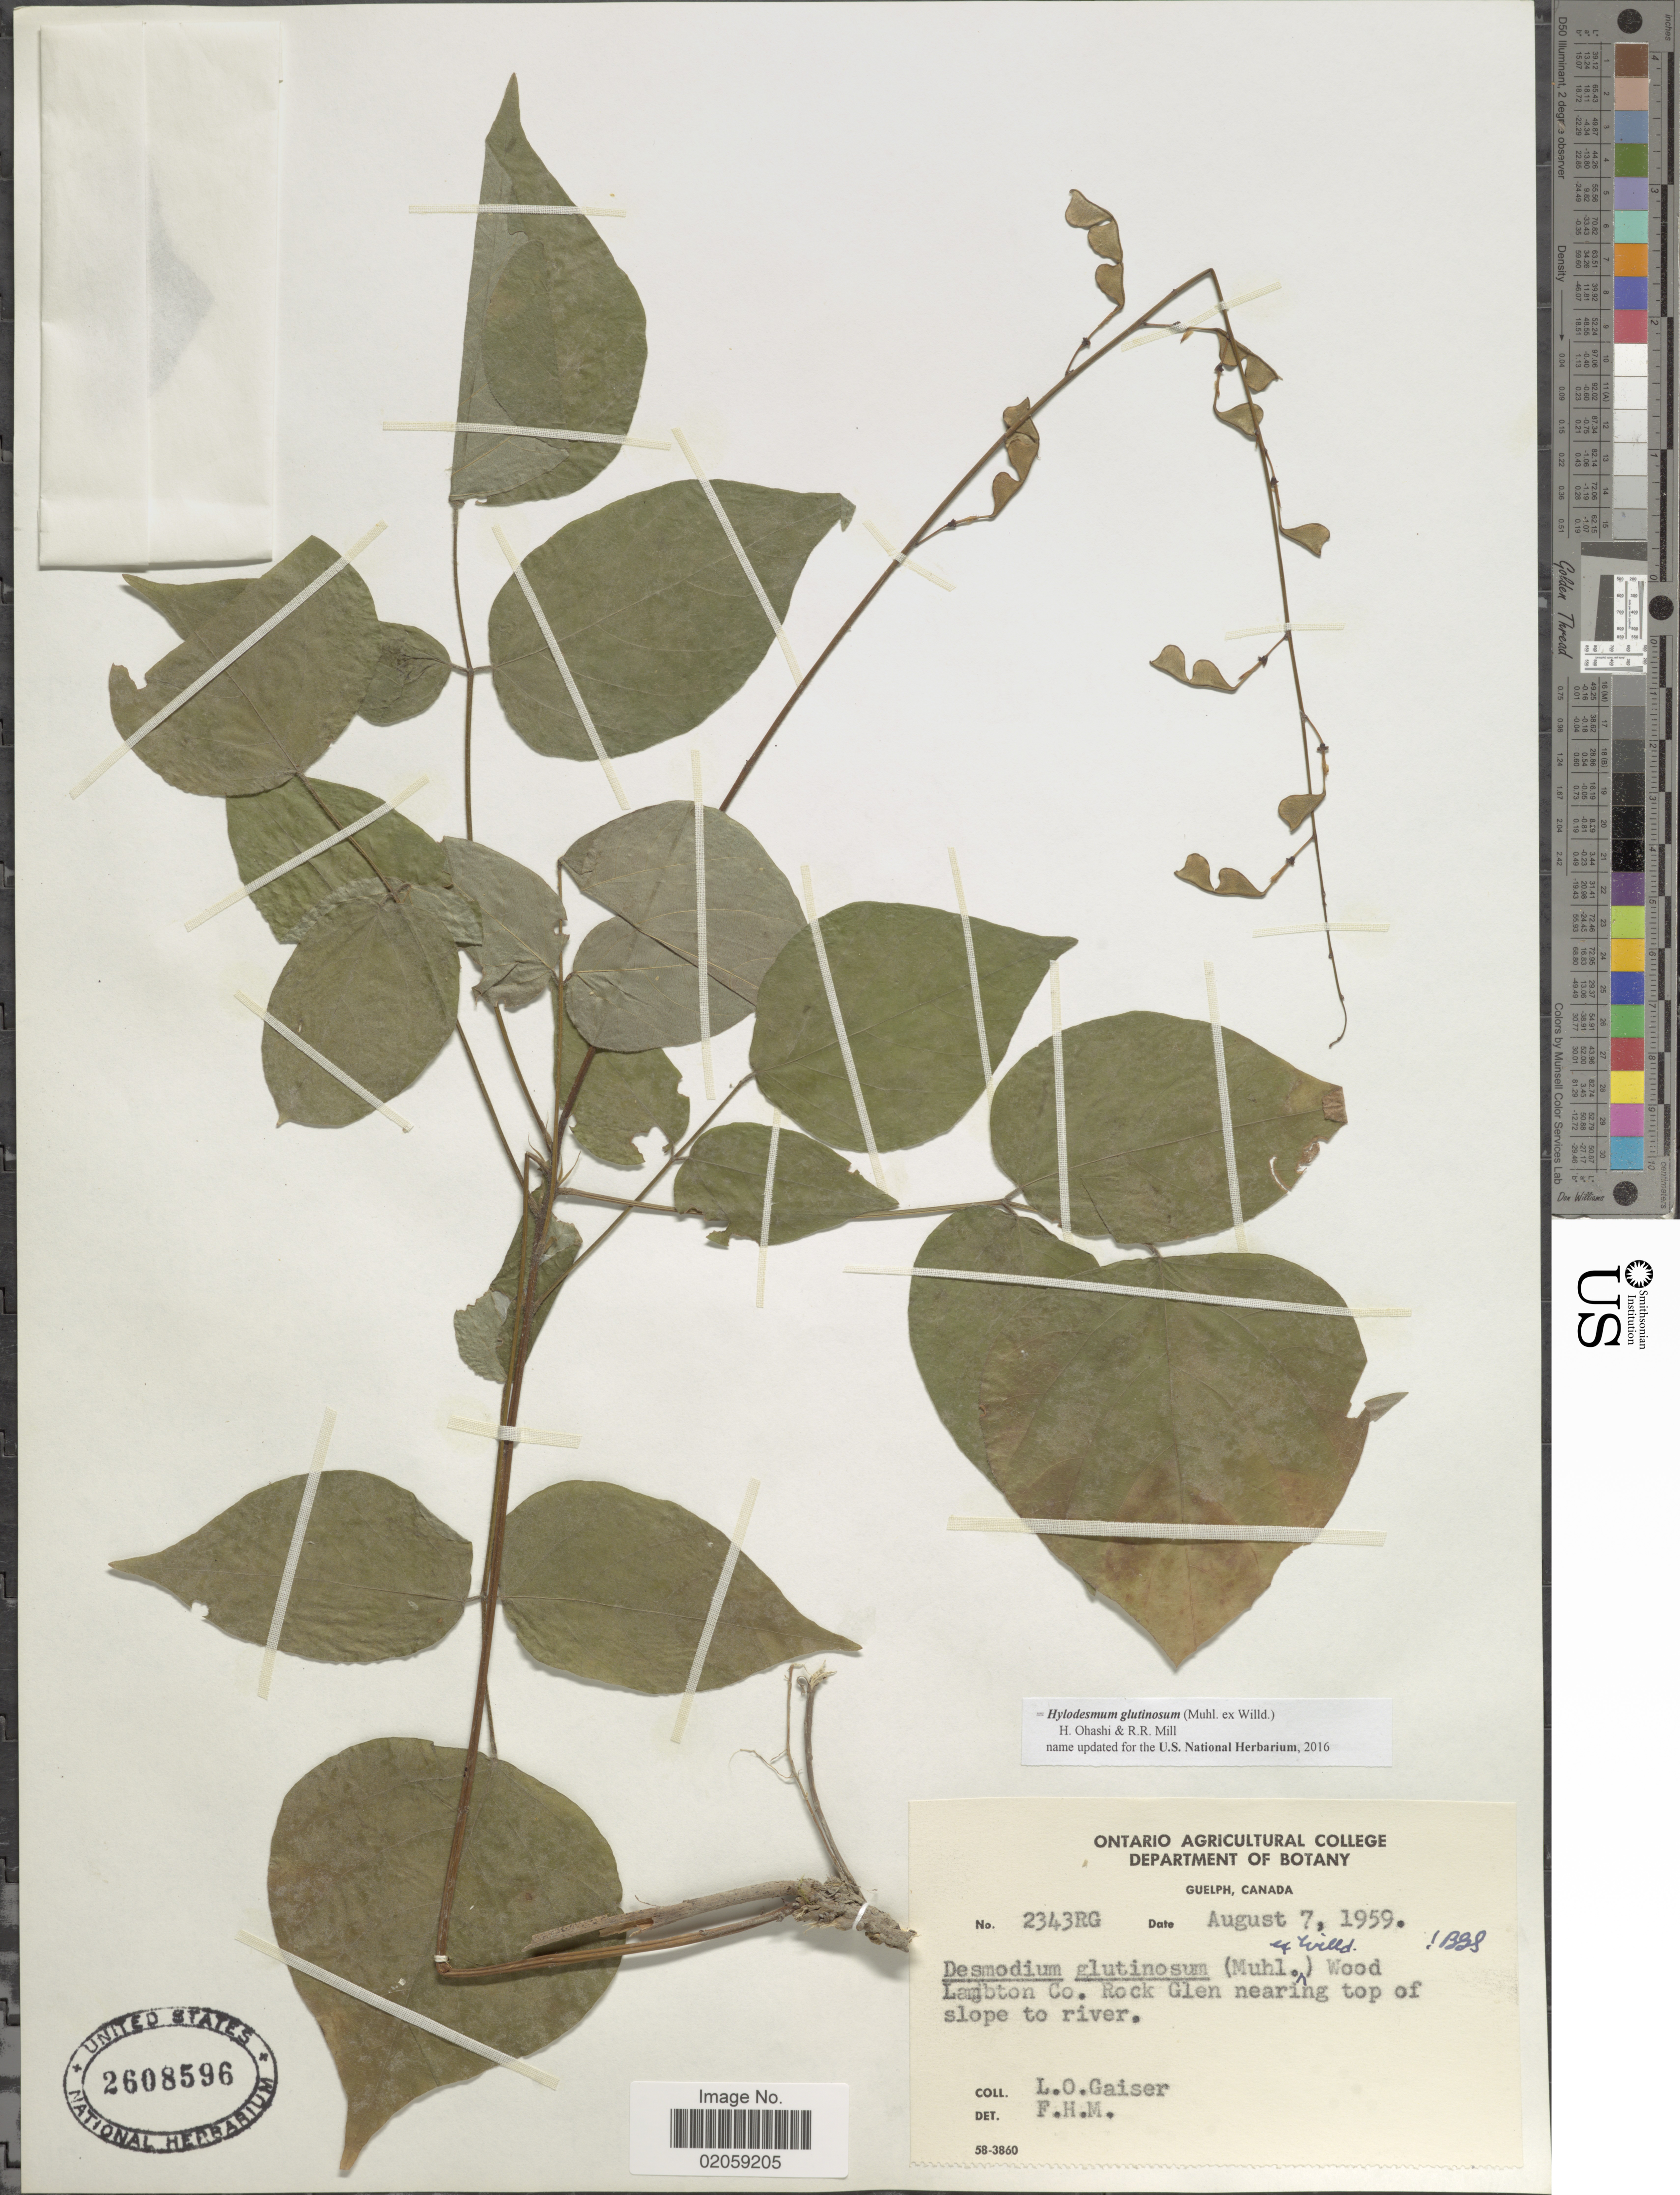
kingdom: Plantae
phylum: Tracheophyta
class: Magnoliopsida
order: Fabales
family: Fabaceae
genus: Hylodesmum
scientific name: Hylodesmum glutinosum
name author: (Muhl. ex Willd.) H. Ohashi & R.R. Mill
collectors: L. Gaiser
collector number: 2343RG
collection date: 1959-08-07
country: Canada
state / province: Ontario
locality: Lambton Co., Rock Glen nearing top of slope to river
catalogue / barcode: US 2608596